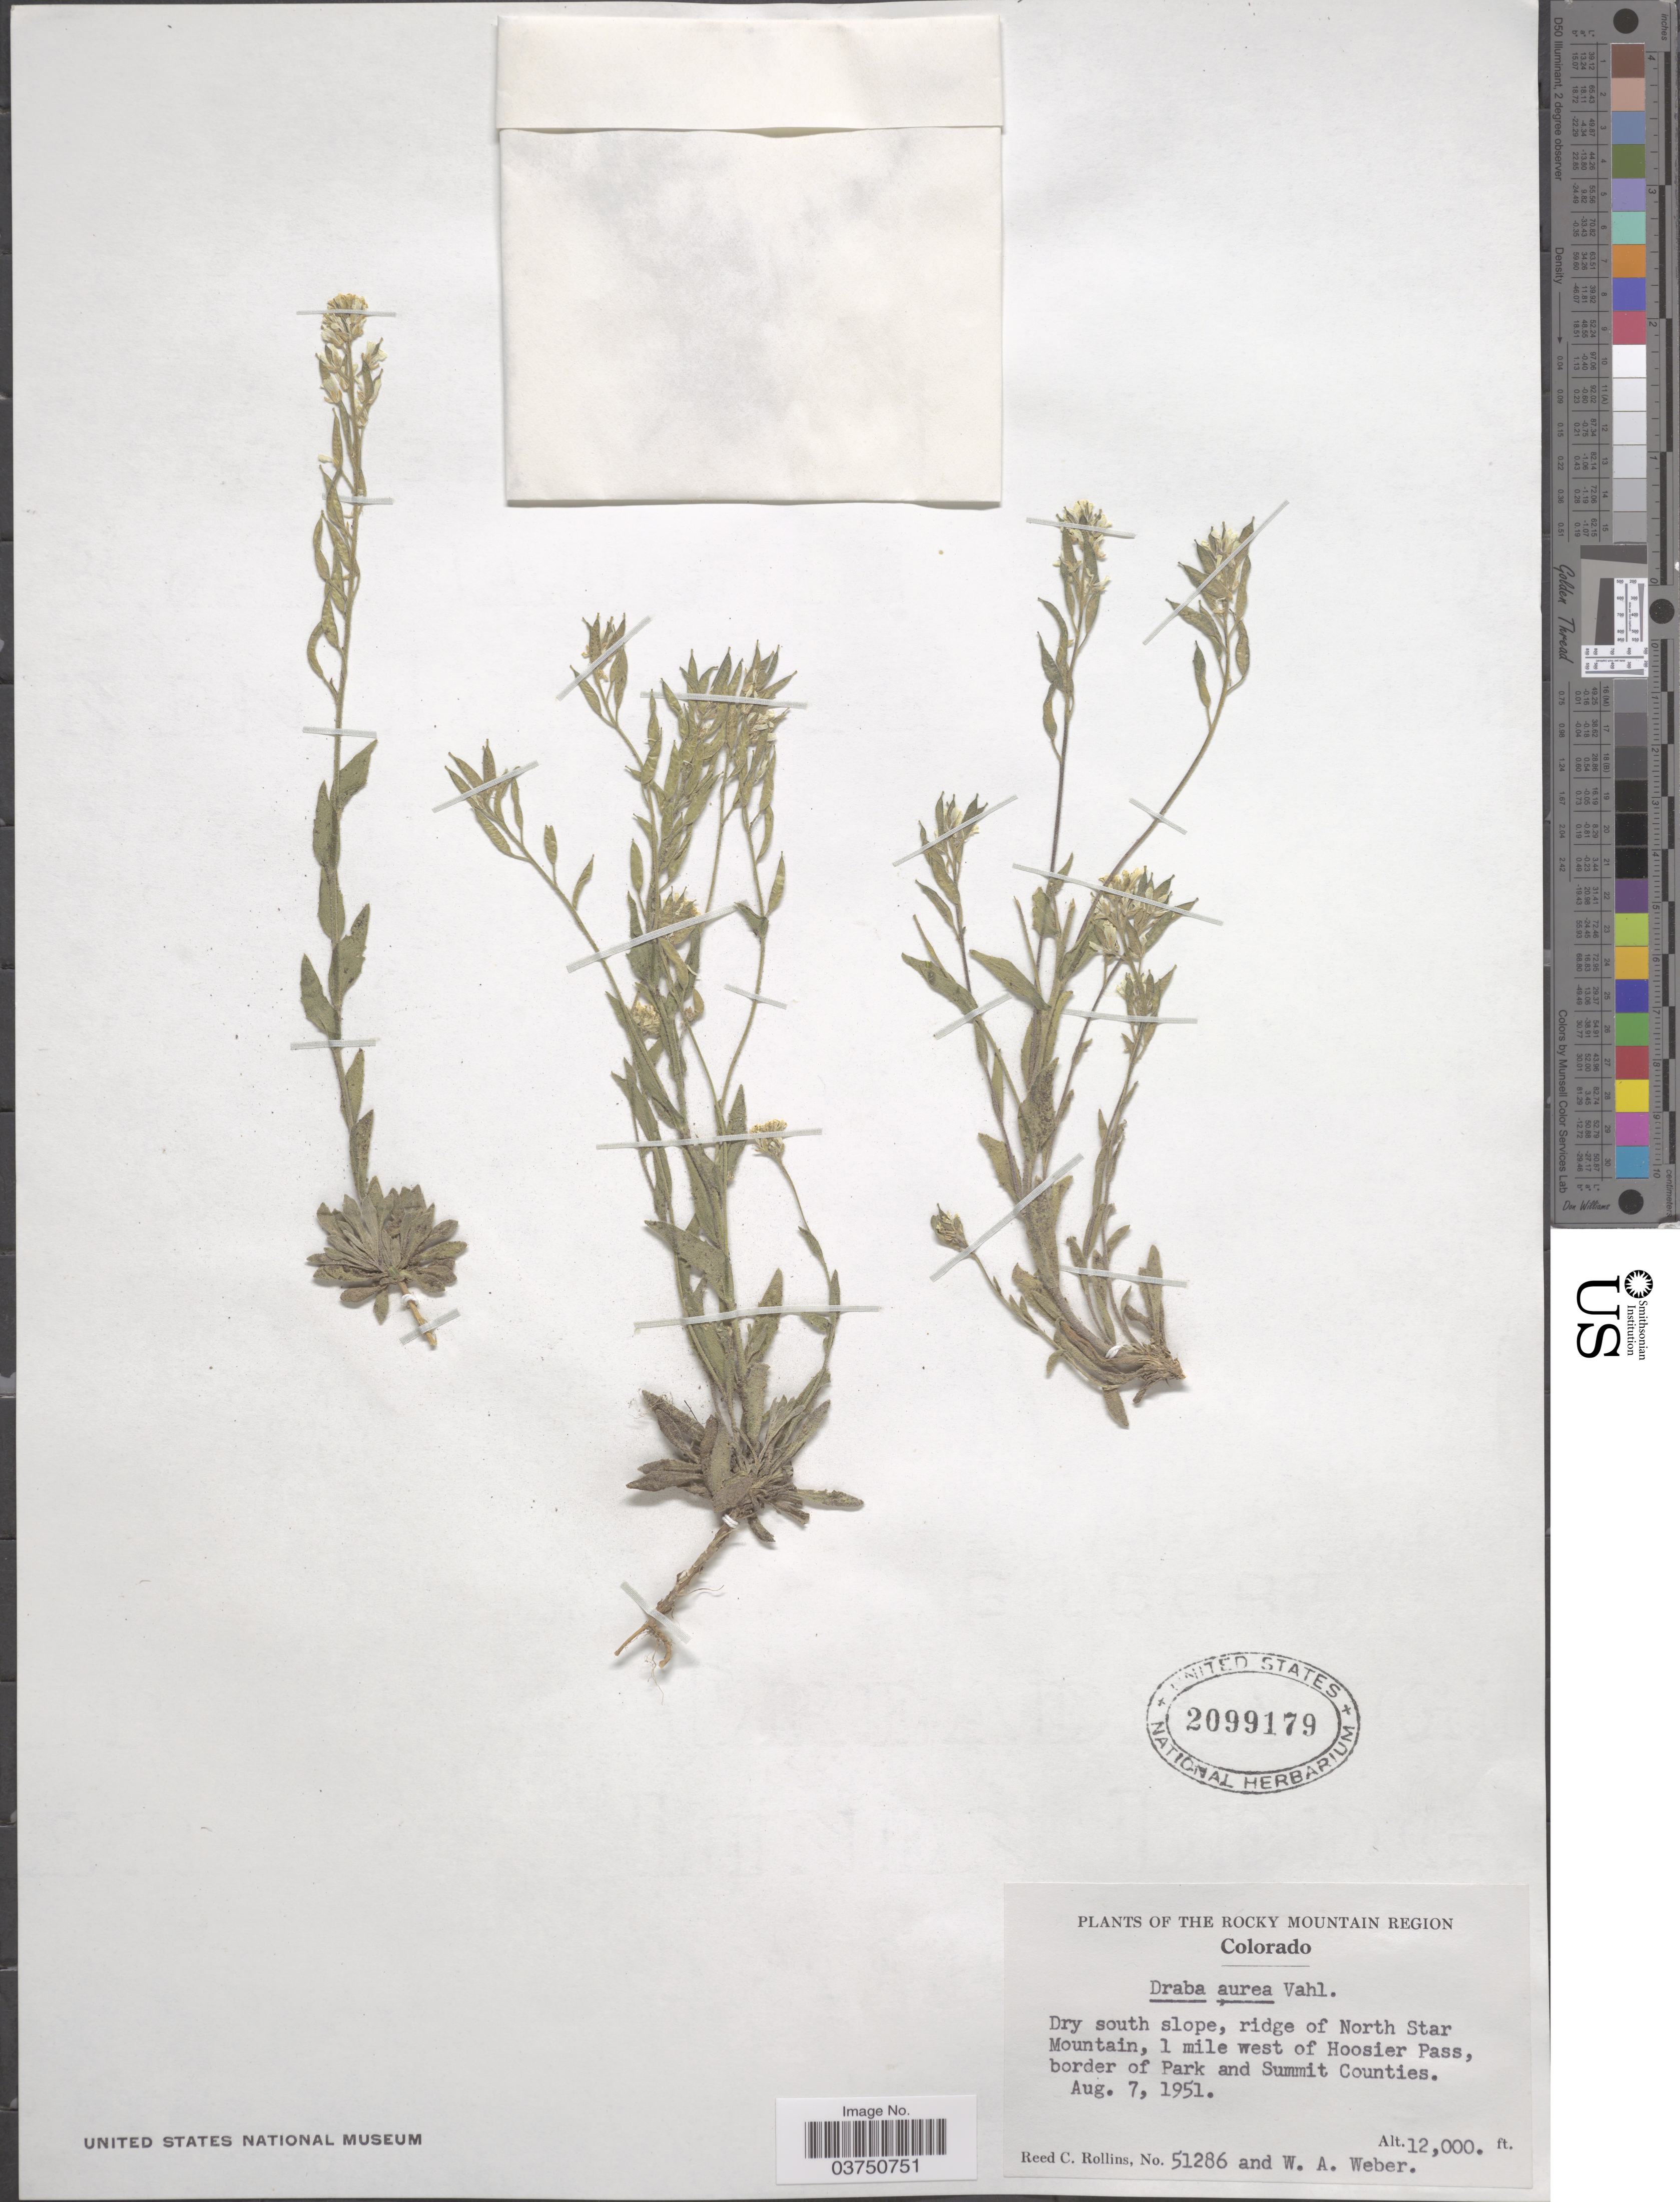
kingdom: Plantae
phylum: Tracheophyta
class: Magnoliopsida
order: Brassicales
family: Brassicaceae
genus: Draba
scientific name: Draba aurea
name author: Vahl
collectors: R. C. Rollins & W. A. Weber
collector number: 51286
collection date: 1951-08-07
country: United States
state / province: Colorado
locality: The Rocky Mountain Region. Dry south slope, ridge of North Star Mountain, 1 mile west of Hoosier Pass, border of Park and Summit Counties.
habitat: dry south slope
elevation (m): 3658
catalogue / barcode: US 2099179